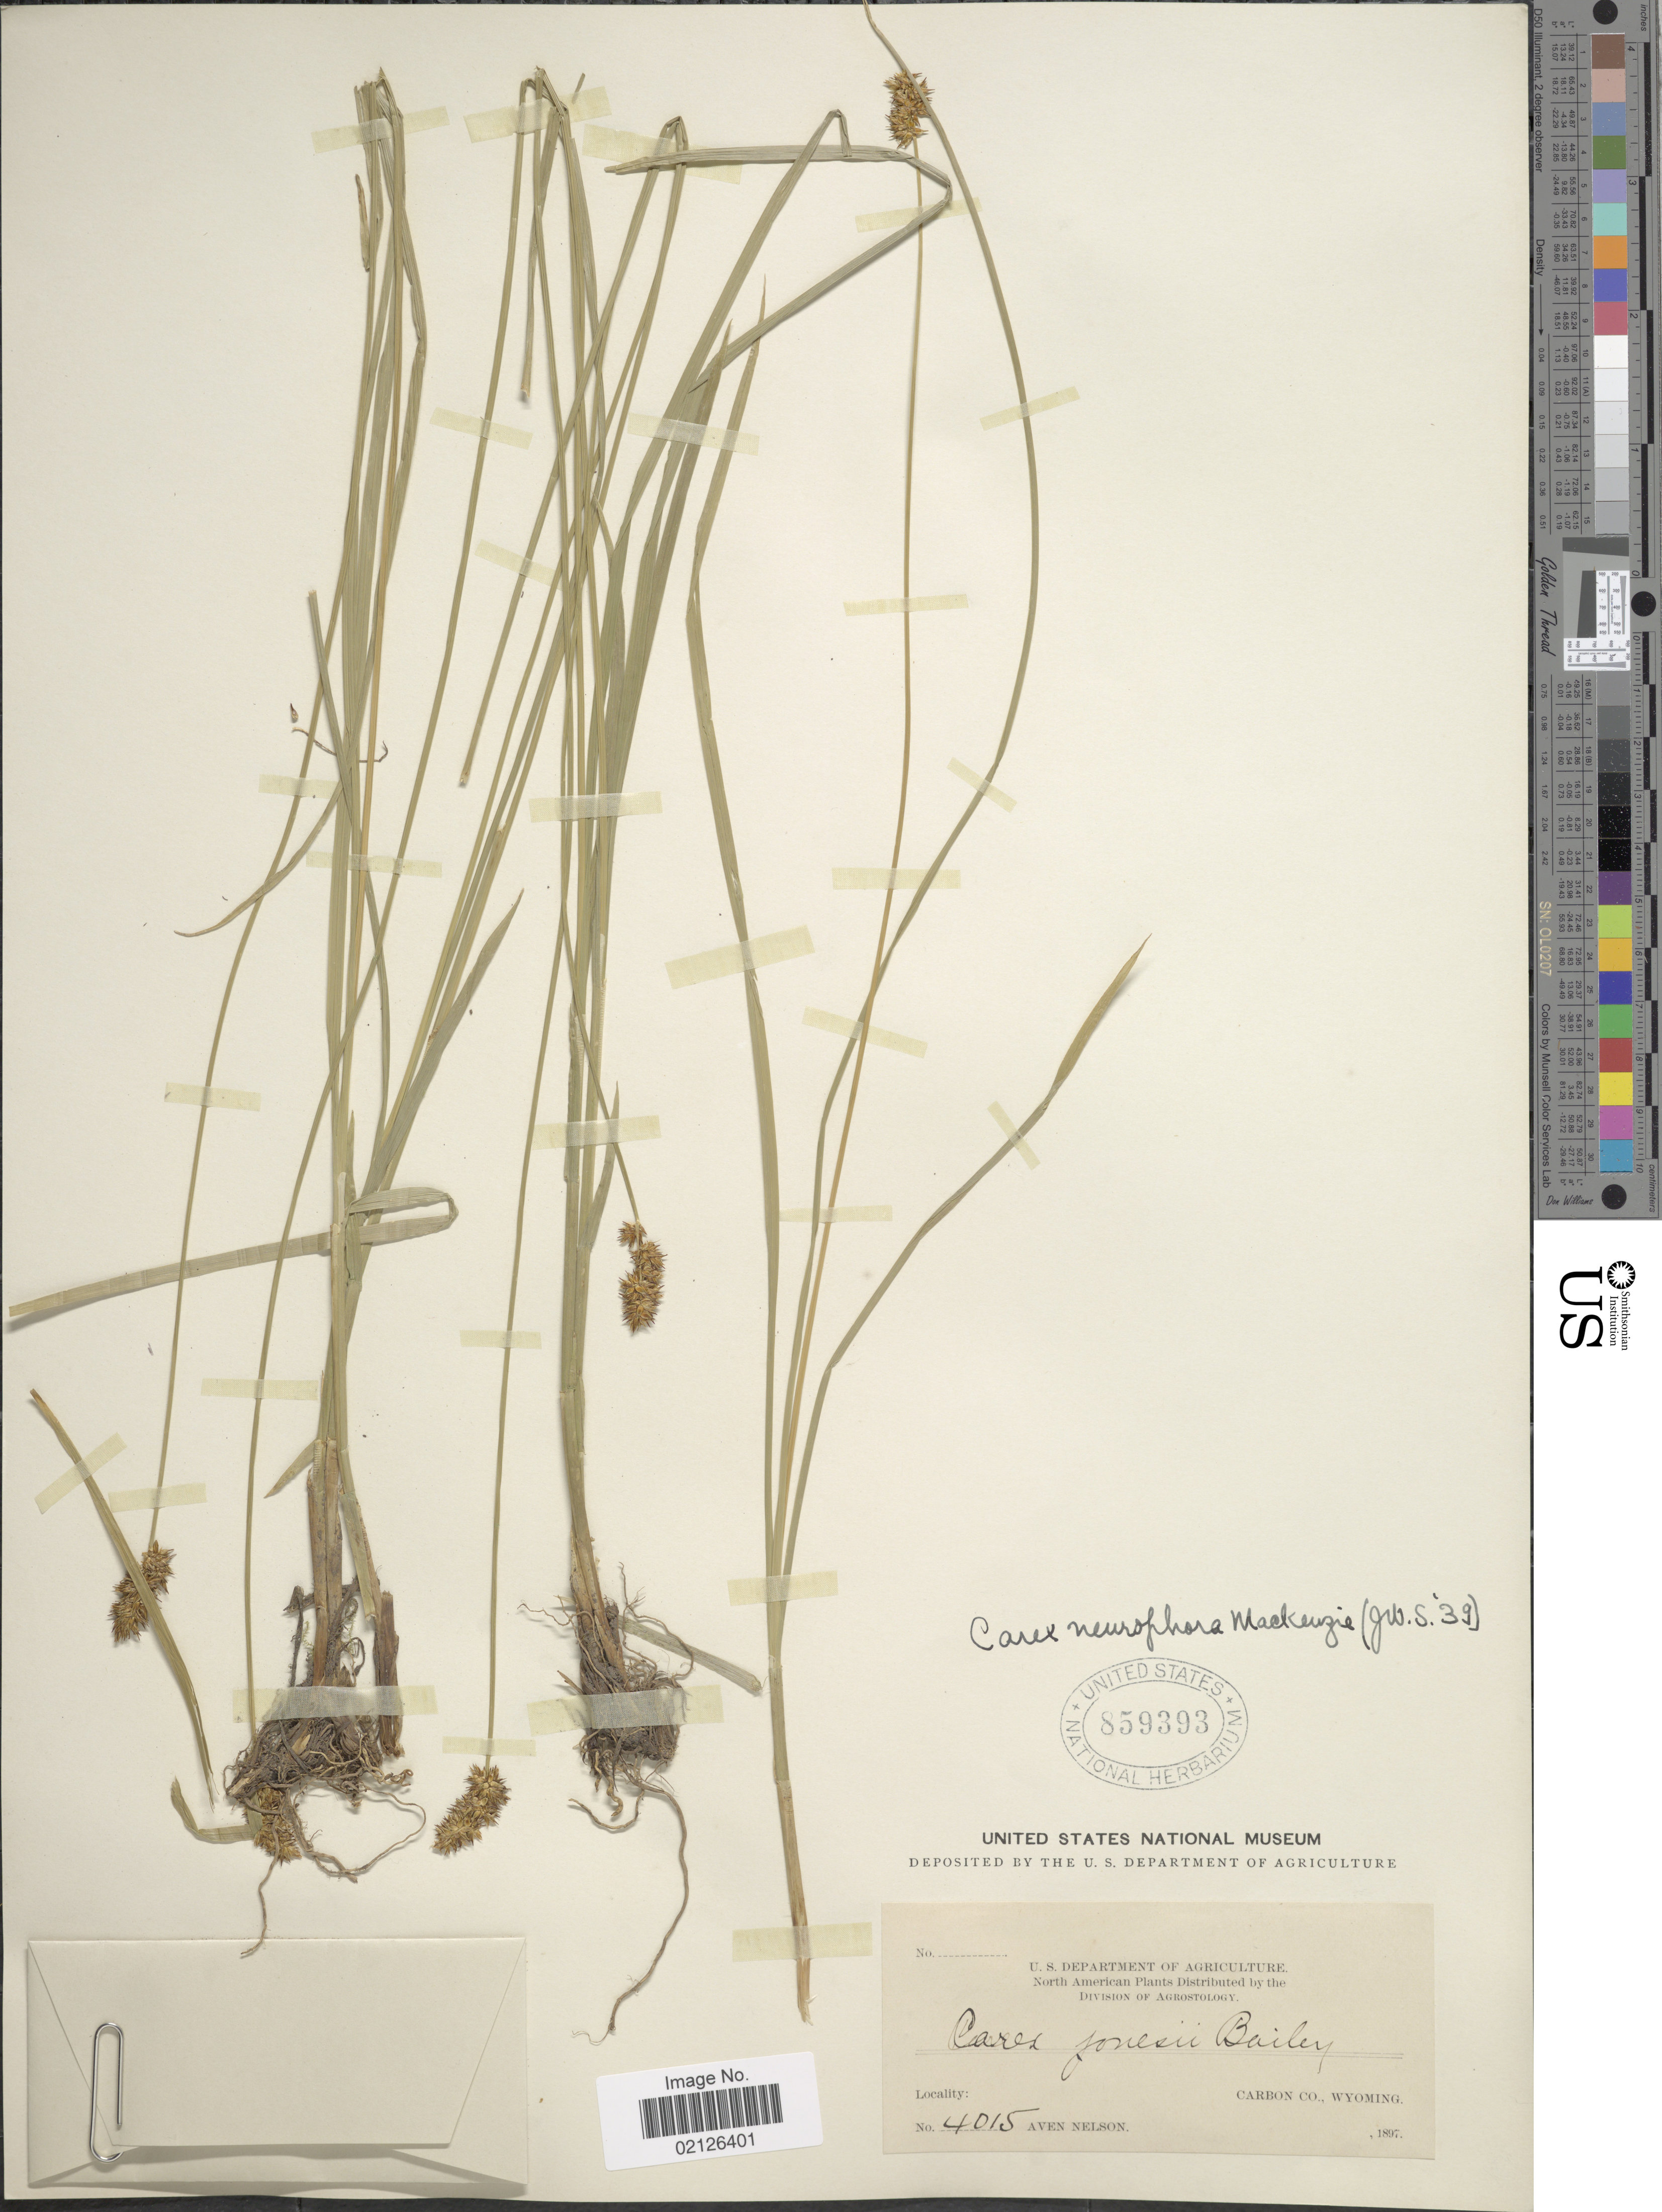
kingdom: Plantae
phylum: Tracheophyta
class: Liliopsida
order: Poales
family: Cyperaceae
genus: Carex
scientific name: Carex neurophora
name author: Mack.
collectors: A. Nelson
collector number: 4015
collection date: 1897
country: United States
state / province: Wyoming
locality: Carbon Co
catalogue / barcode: US 859393